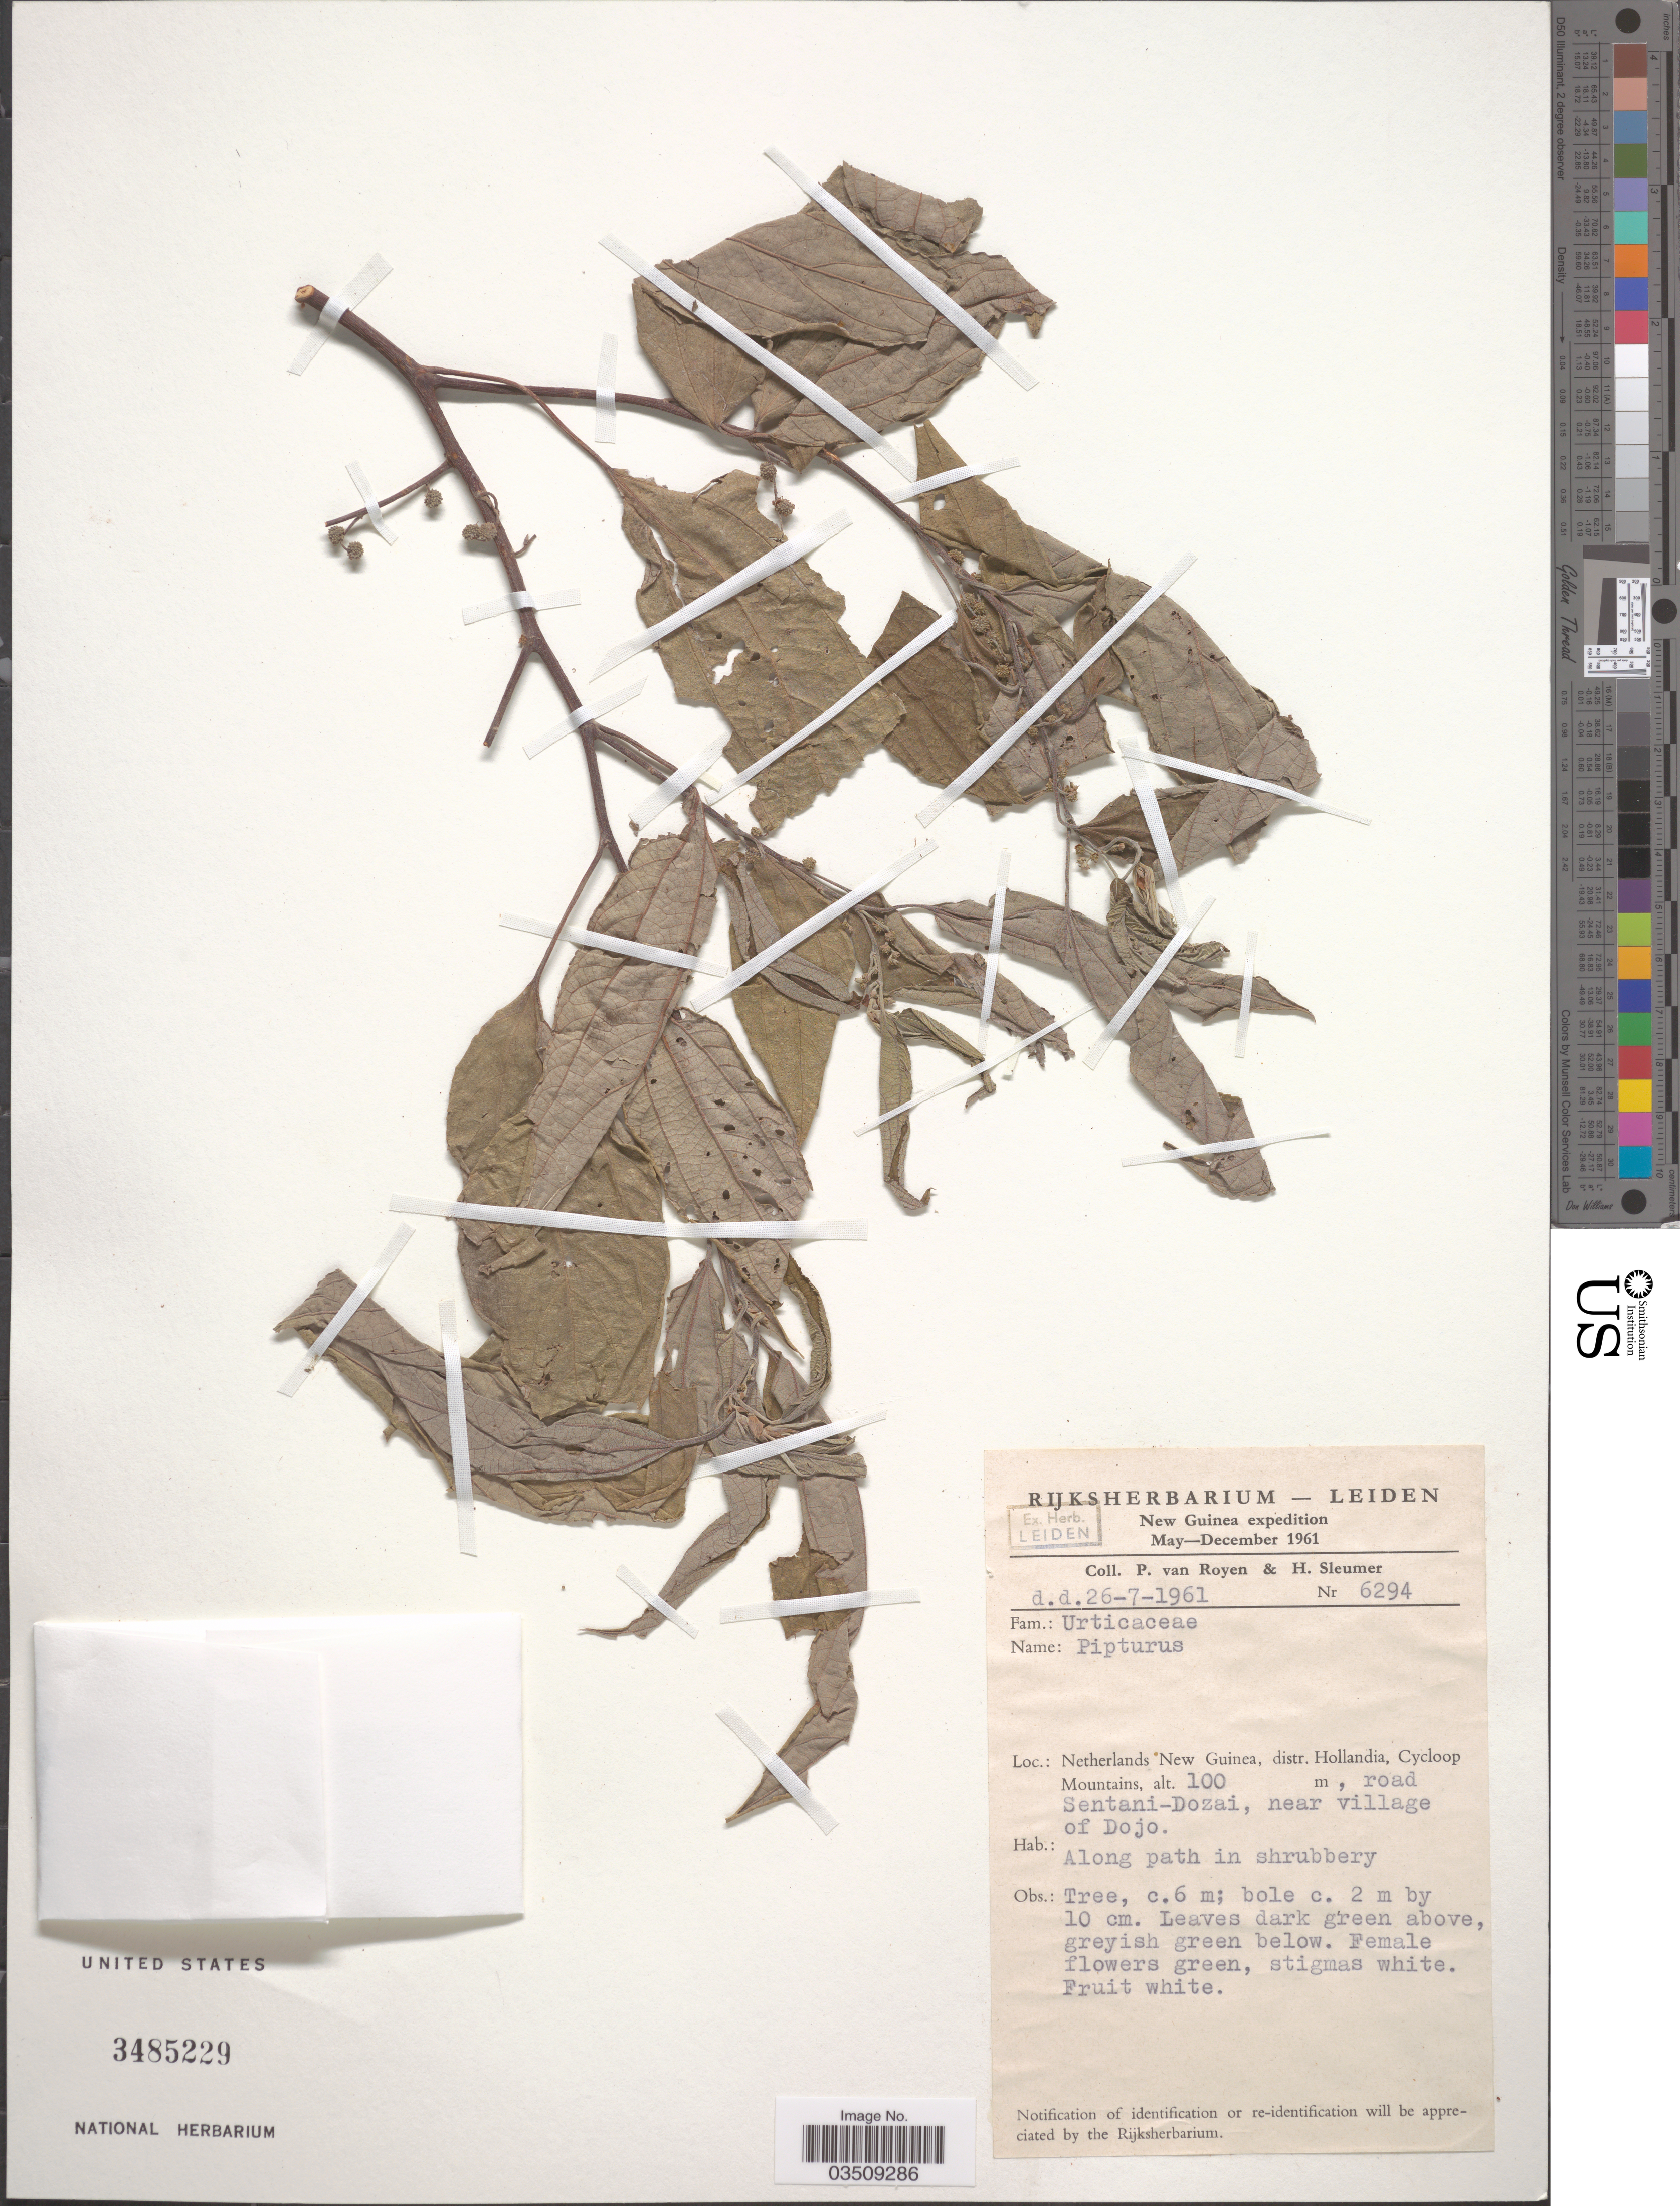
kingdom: Plantae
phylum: Tracheophyta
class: Magnoliopsida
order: Rosales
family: Urticaceae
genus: Pipturus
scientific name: Pipturus sp.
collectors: P. van Royen & H. O. Sleumer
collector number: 6294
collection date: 1961-07-26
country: Indonesia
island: New Guinea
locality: Netherlands New Guinea, distr. Hollandia, Cycloop Mountains, road Sentani-Dozai, near village Dojo.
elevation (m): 100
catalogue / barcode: US 3485229